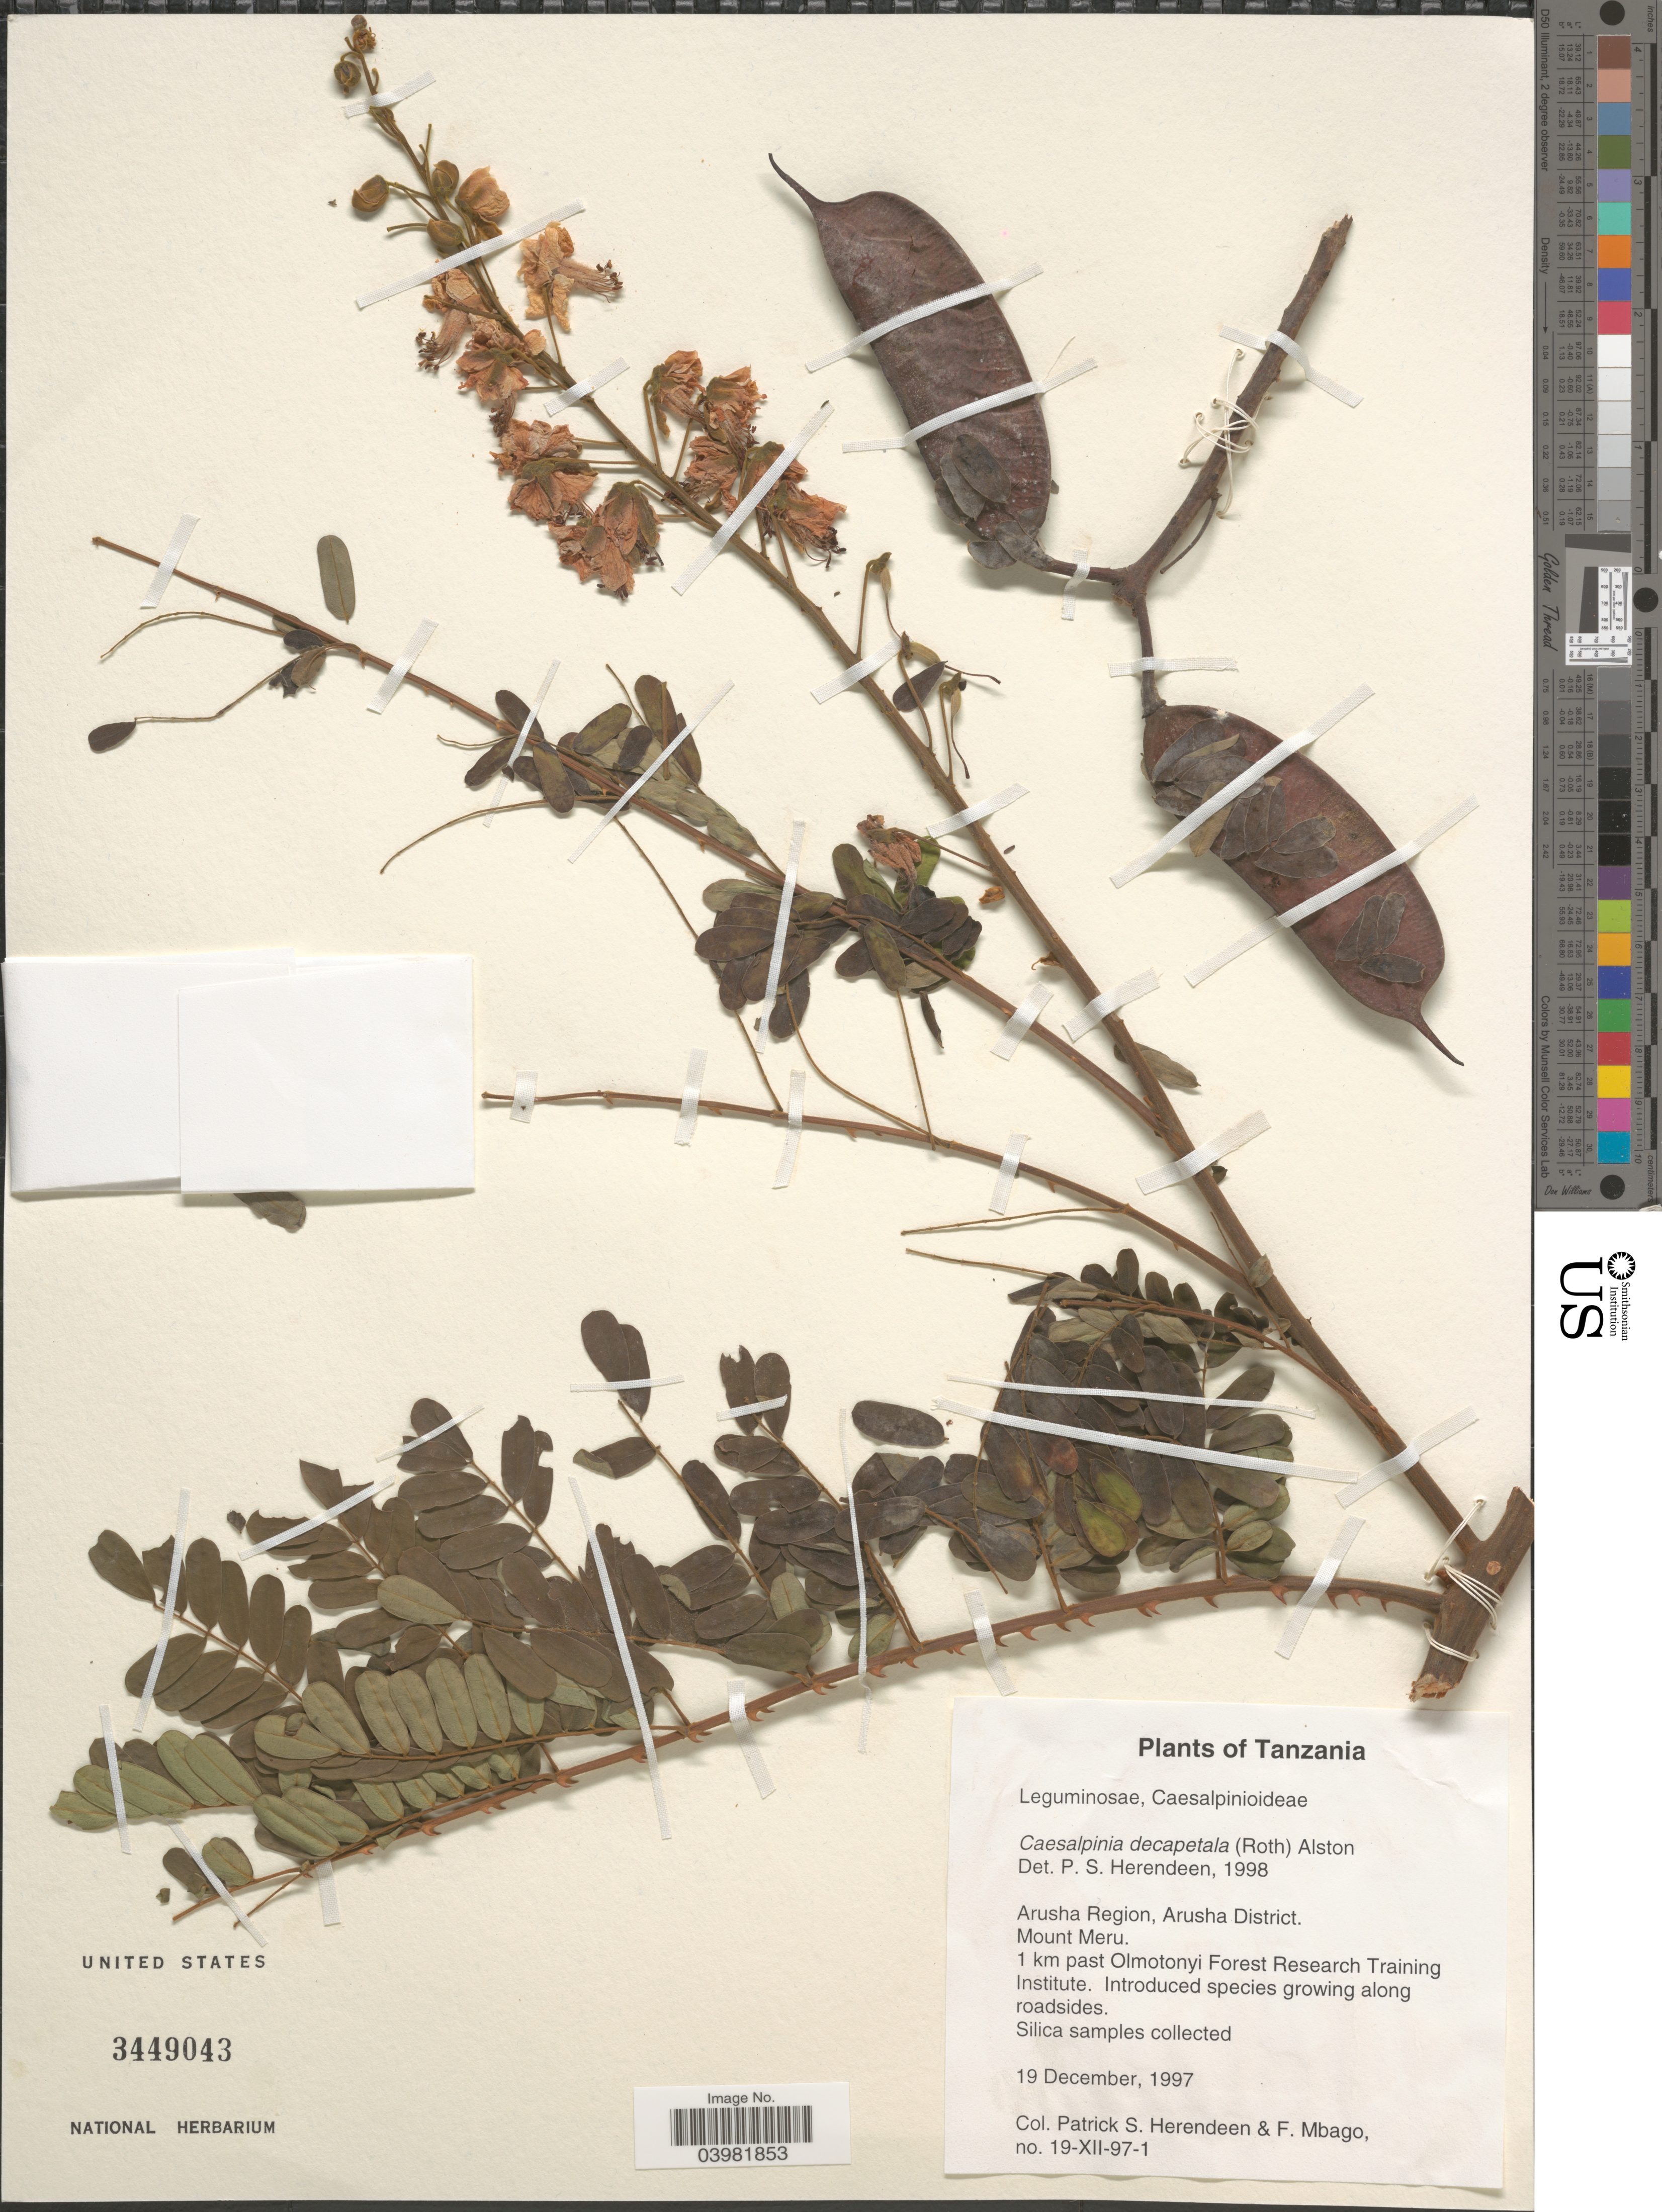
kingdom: Plantae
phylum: Tracheophyta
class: Magnoliopsida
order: Fabales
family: Fabaceae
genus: Biancaea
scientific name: Biancaea decapetala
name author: (Roth) O. Deg.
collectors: P. S. Herendeen & F. Mbago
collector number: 19-XII-97-1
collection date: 1997-12-19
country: Tanzania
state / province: Arusha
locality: Arusha Region, Arusha District. Mount Meru. 1 km past Olmotonyi Forest Research Training Institute.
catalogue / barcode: US 3449043